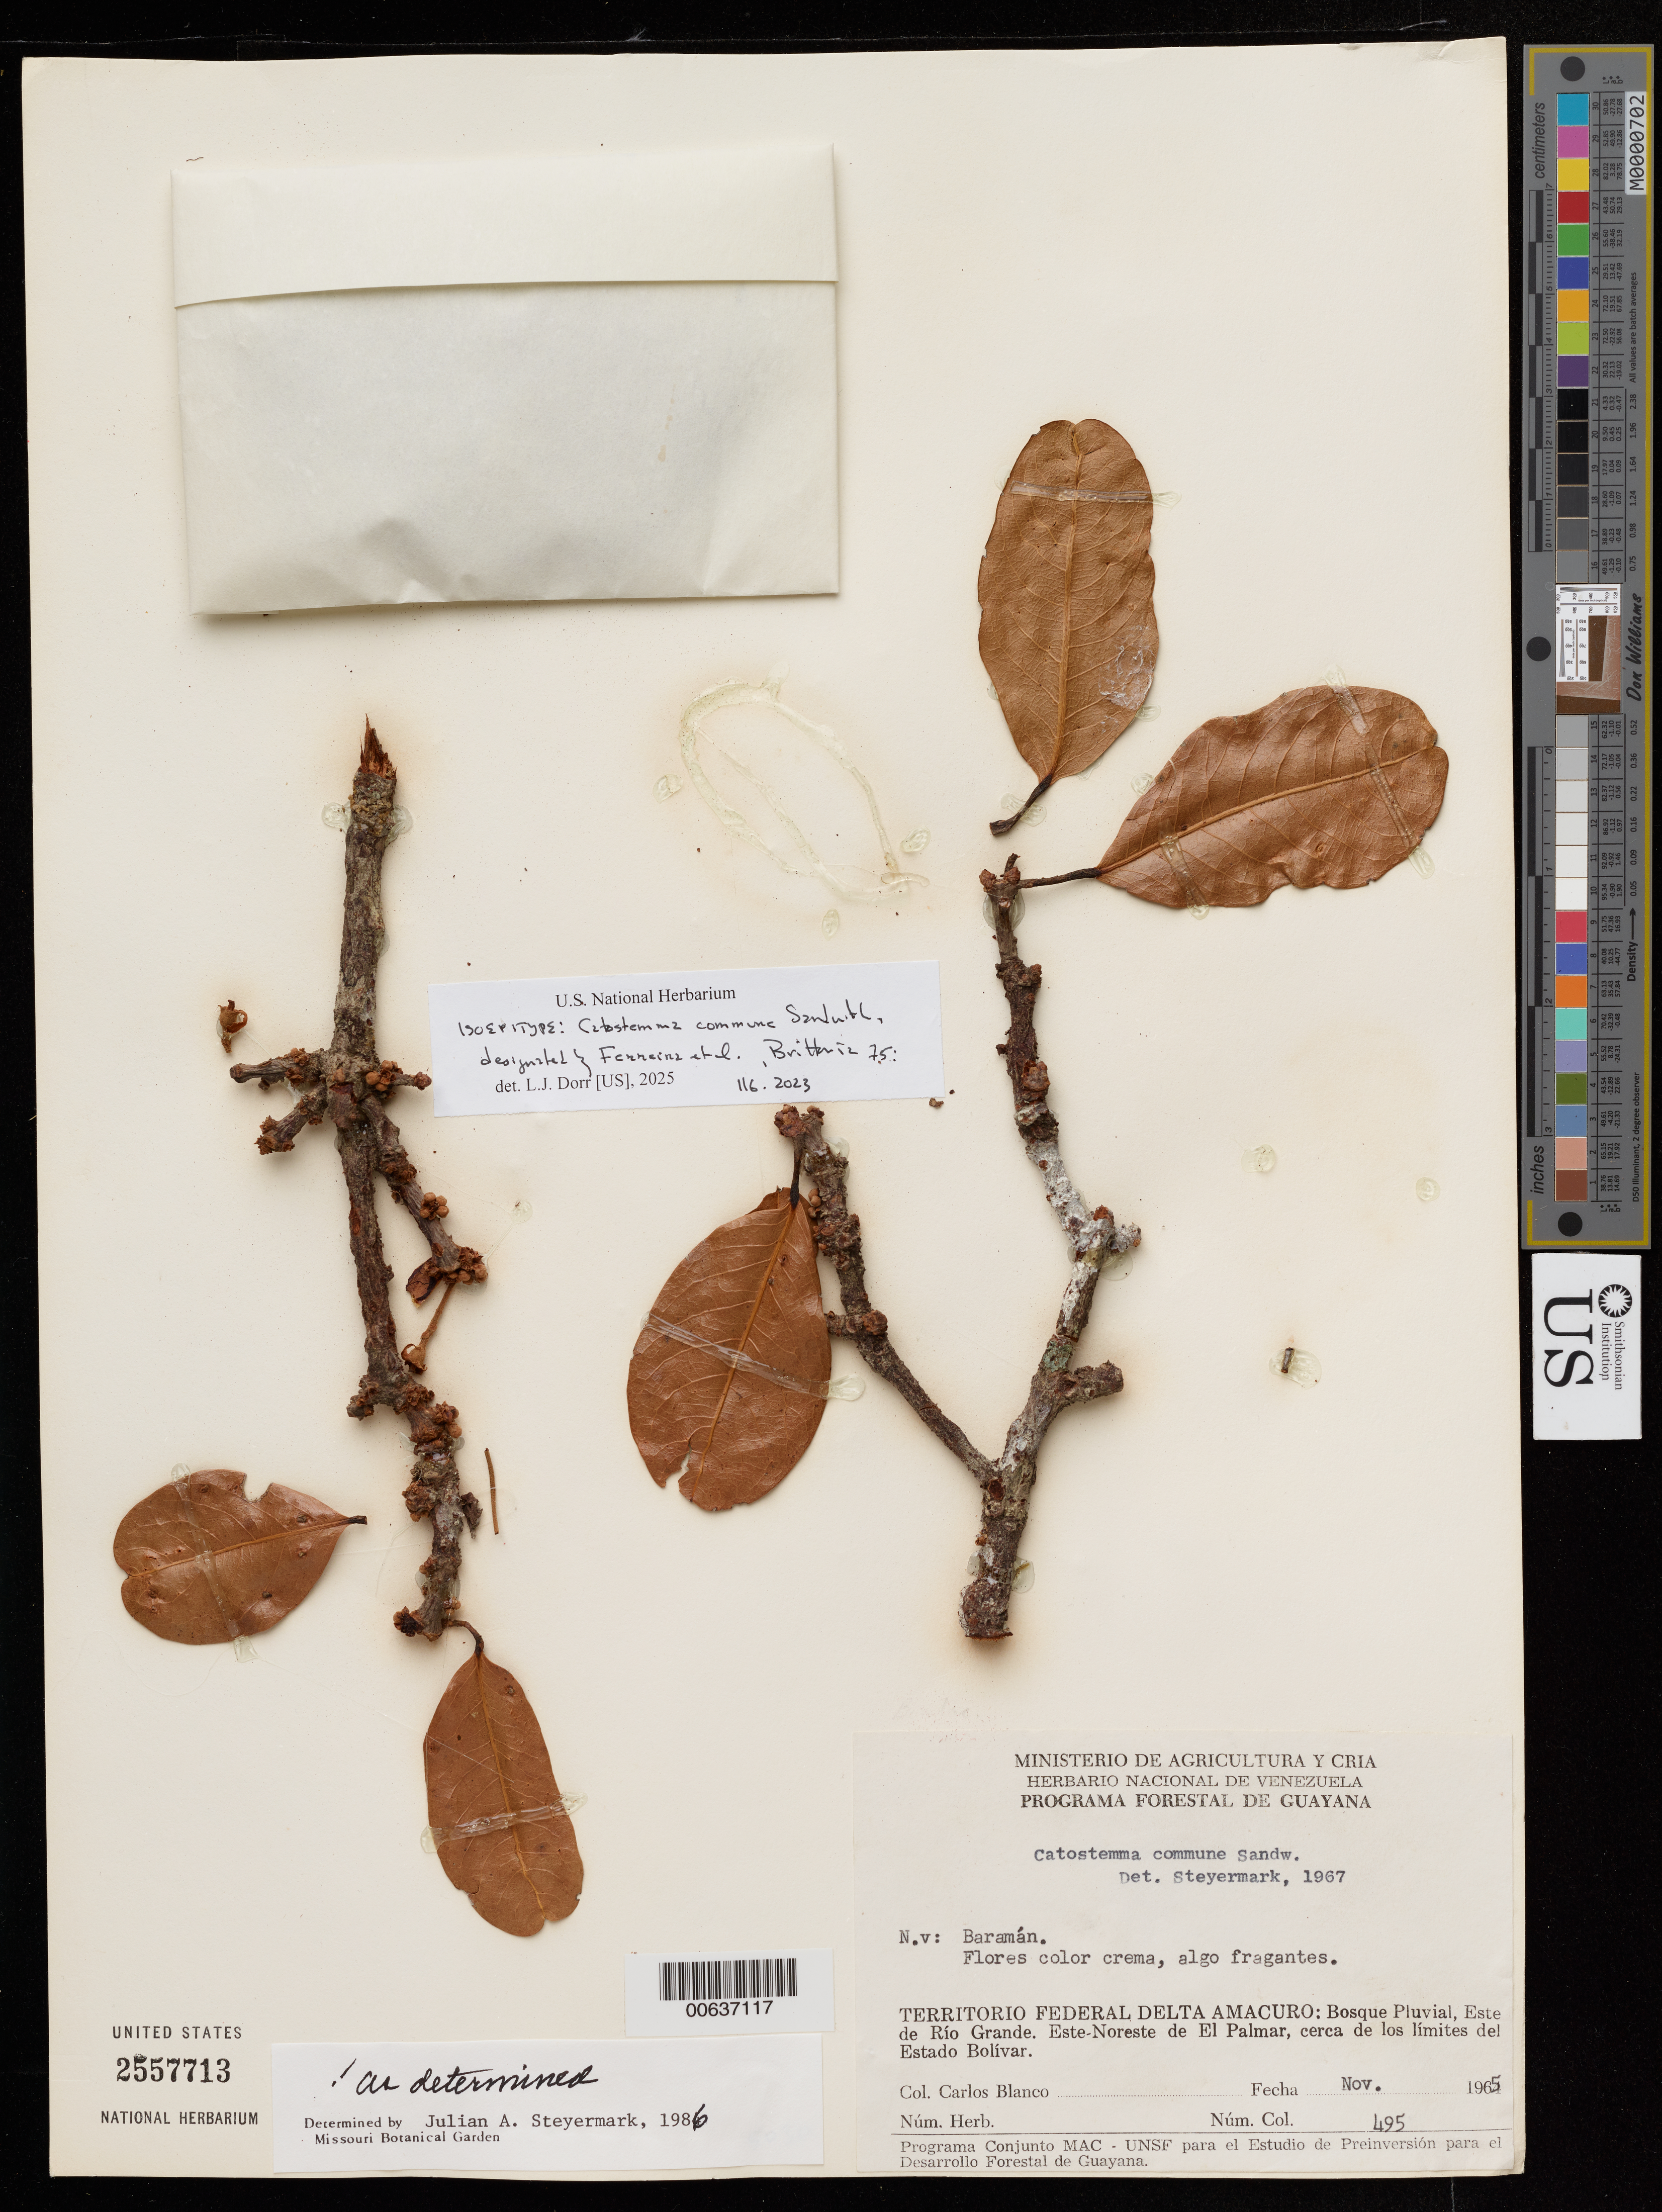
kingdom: Plantae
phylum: Tracheophyta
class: Magnoliopsida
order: Malvales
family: Malvaceae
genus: Catostemma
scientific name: Catostemma commune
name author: Sandwith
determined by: Dorr, Laurence J., Curator (BOT), Smithsonian Institution - National Museum of Natural History (UNITED STATES)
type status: Isoepitype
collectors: C. A. Blanco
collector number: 495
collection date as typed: Nov-65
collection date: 1965-11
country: Venezuela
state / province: Delta Amacuro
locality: Río Grande, Este de; Este-Noreste de El Palmar, cerca de los limites del Estado Bolívar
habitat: Rainforest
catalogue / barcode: US 2557713